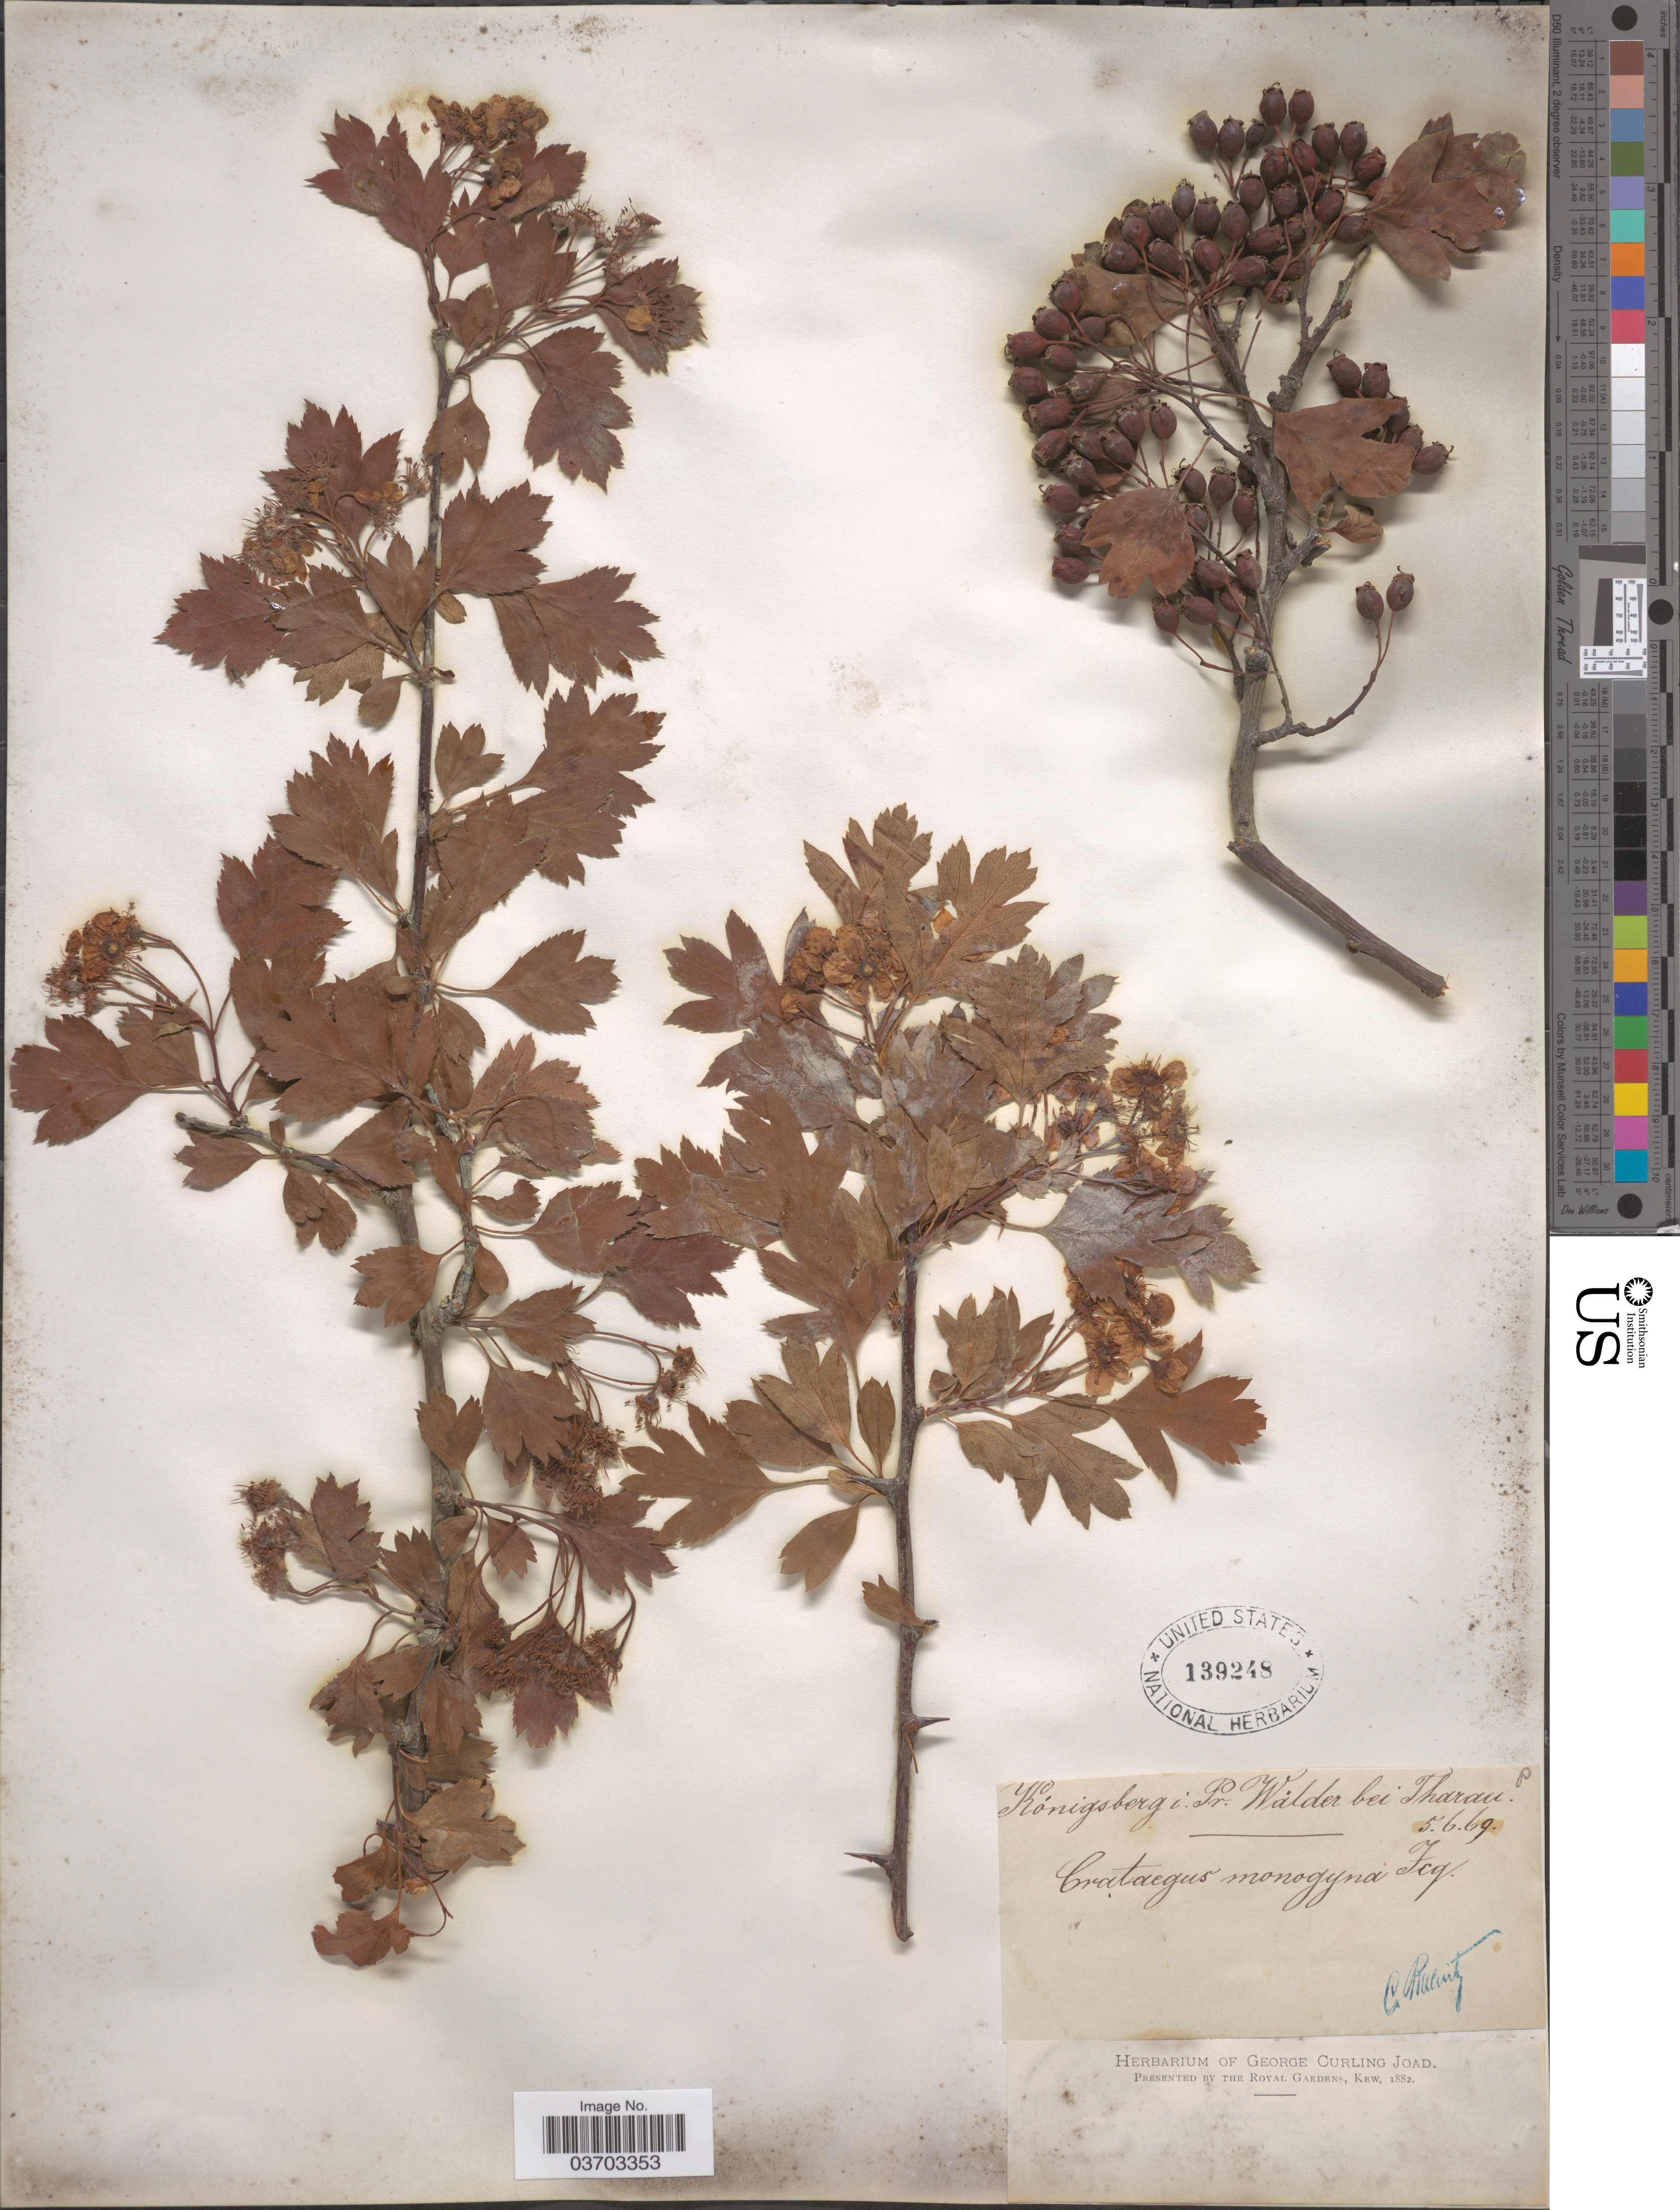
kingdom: Plantae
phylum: Tracheophyta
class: Magnoliopsida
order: Rosales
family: Rosaceae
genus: Crataegus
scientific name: Crataegus monogyna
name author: Lindin.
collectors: C. G. Baenitz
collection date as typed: Transcribed d/m/y: 5/6/69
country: Russian Federation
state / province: Kaliningrad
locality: Kónigsberg i. Pr. Wálder bei Tharau.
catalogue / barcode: US 139248